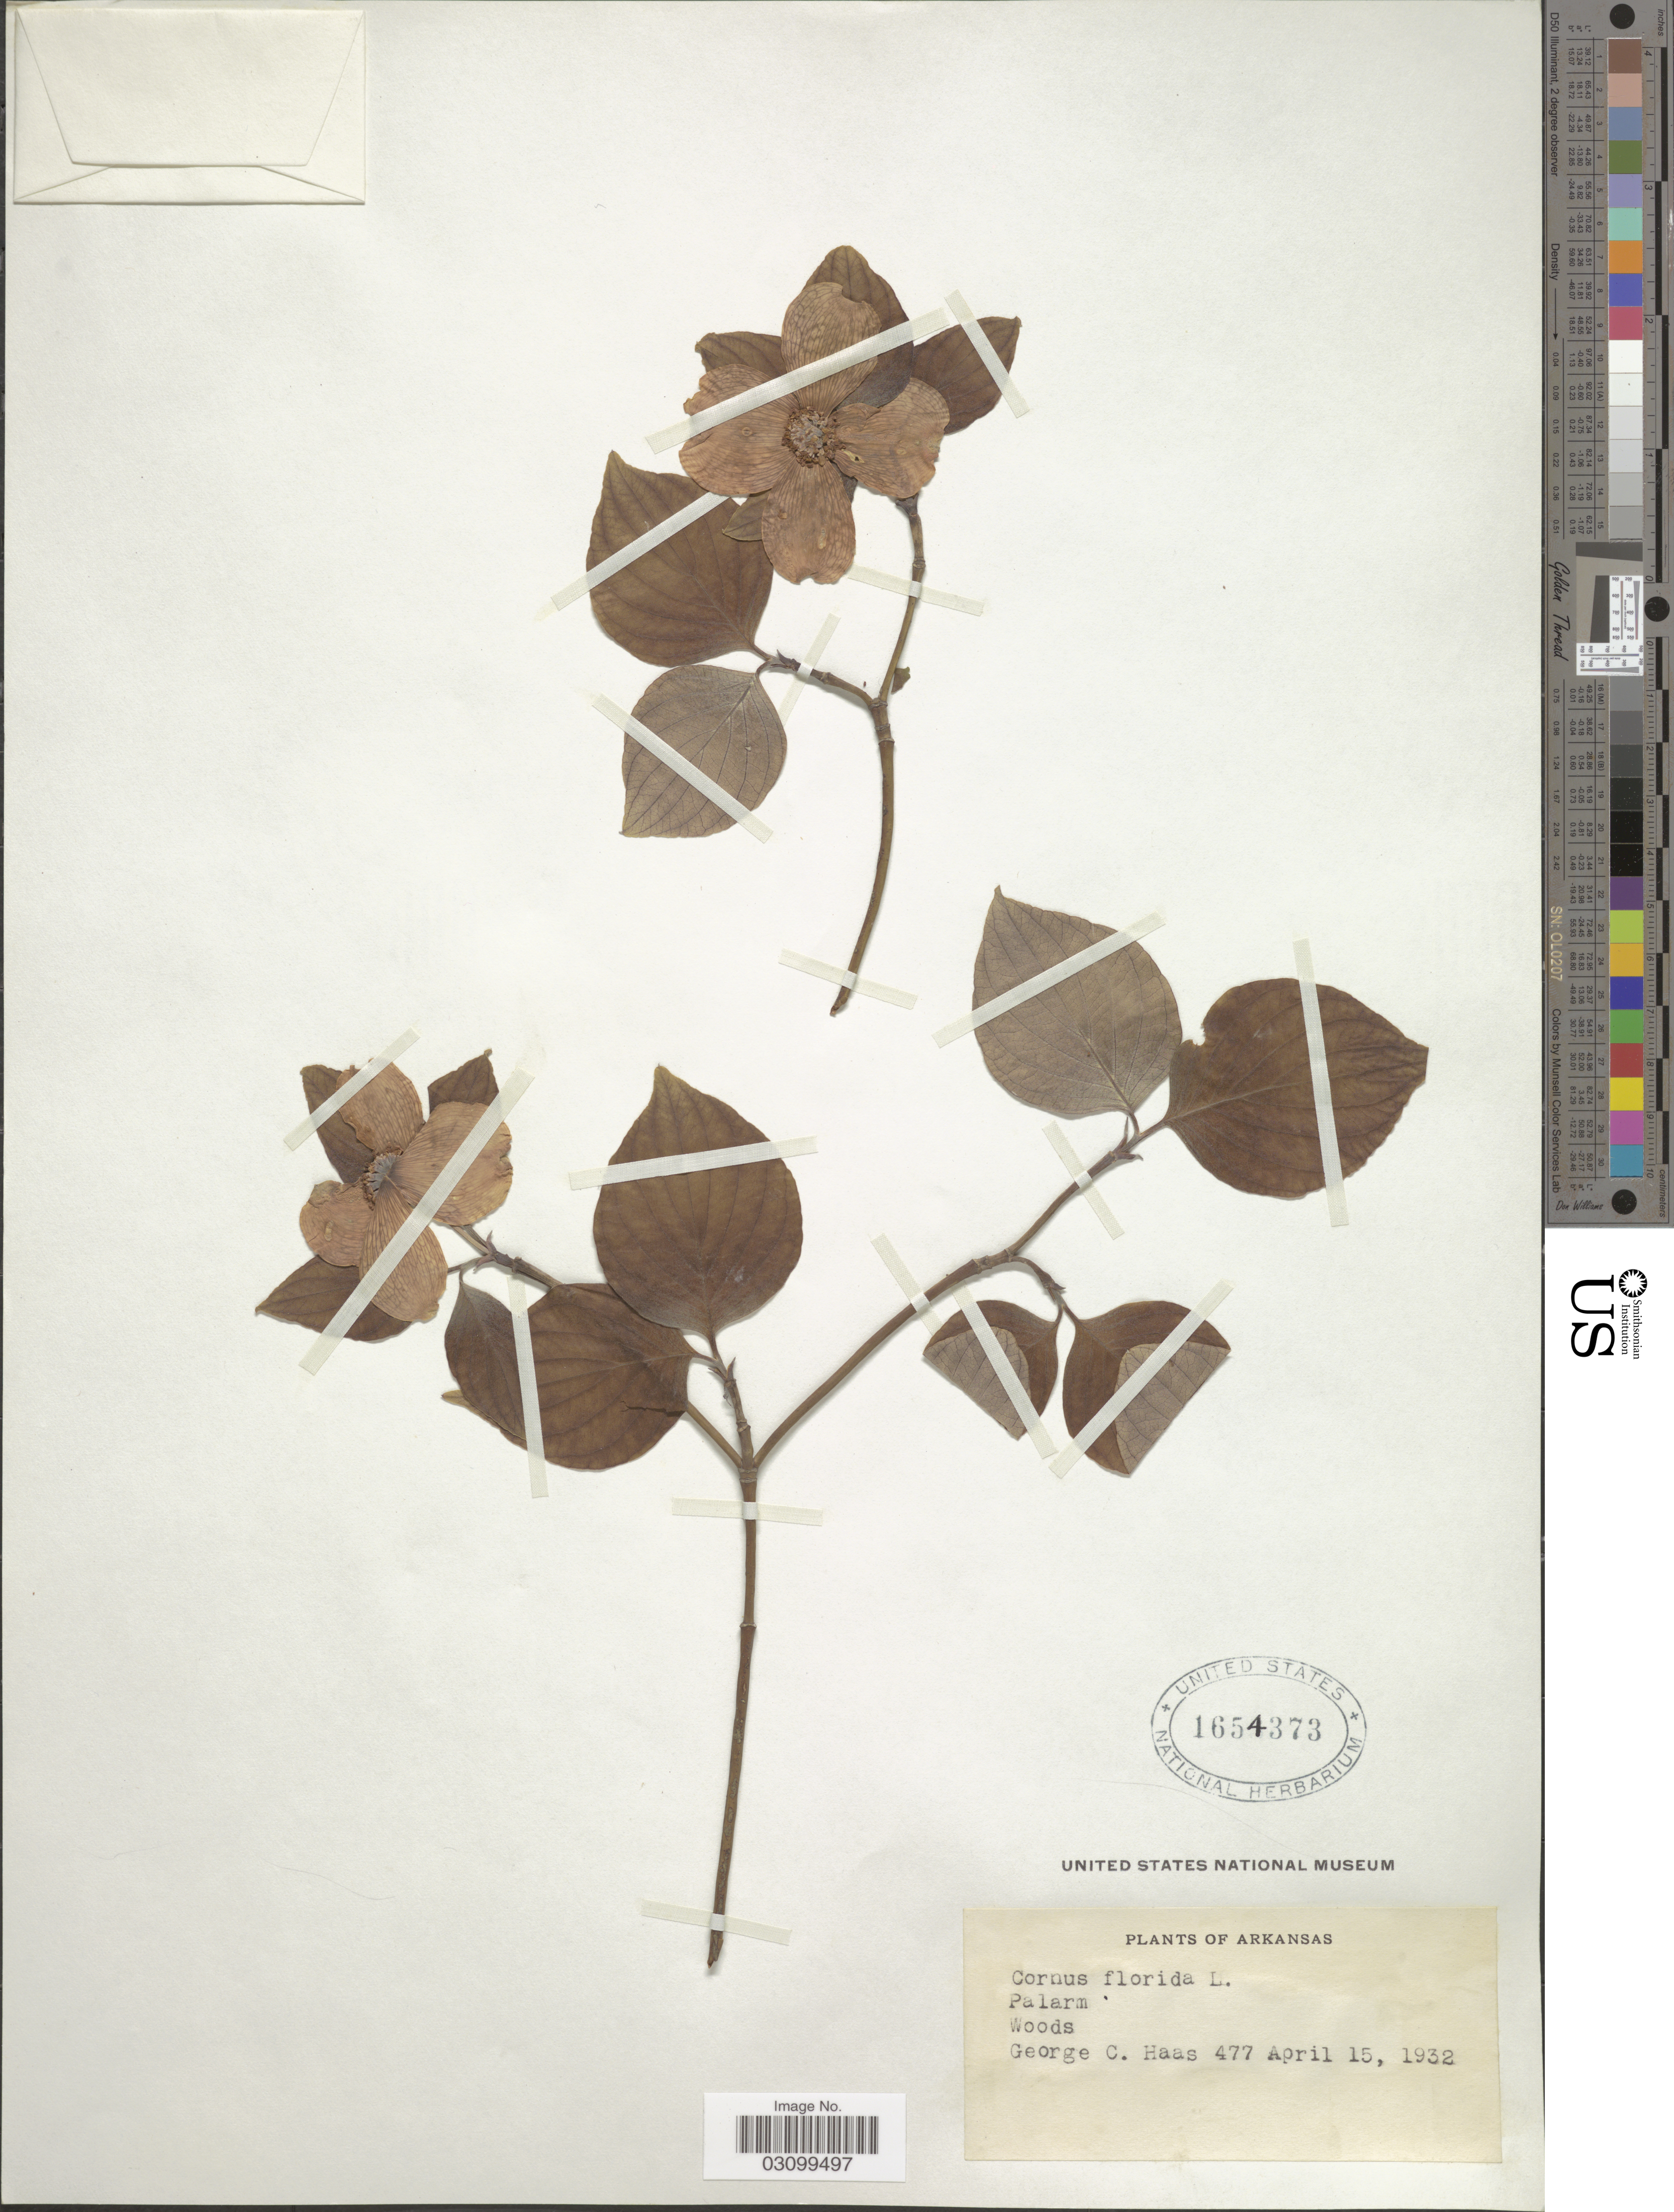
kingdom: Plantae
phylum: Tracheophyta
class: Magnoliopsida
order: Cornales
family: Cornaceae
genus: Cornus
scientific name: Cornus florida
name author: L.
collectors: G. Haas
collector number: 477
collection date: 1932-04-15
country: United States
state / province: Kansas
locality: Palarm.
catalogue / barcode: US 1654373